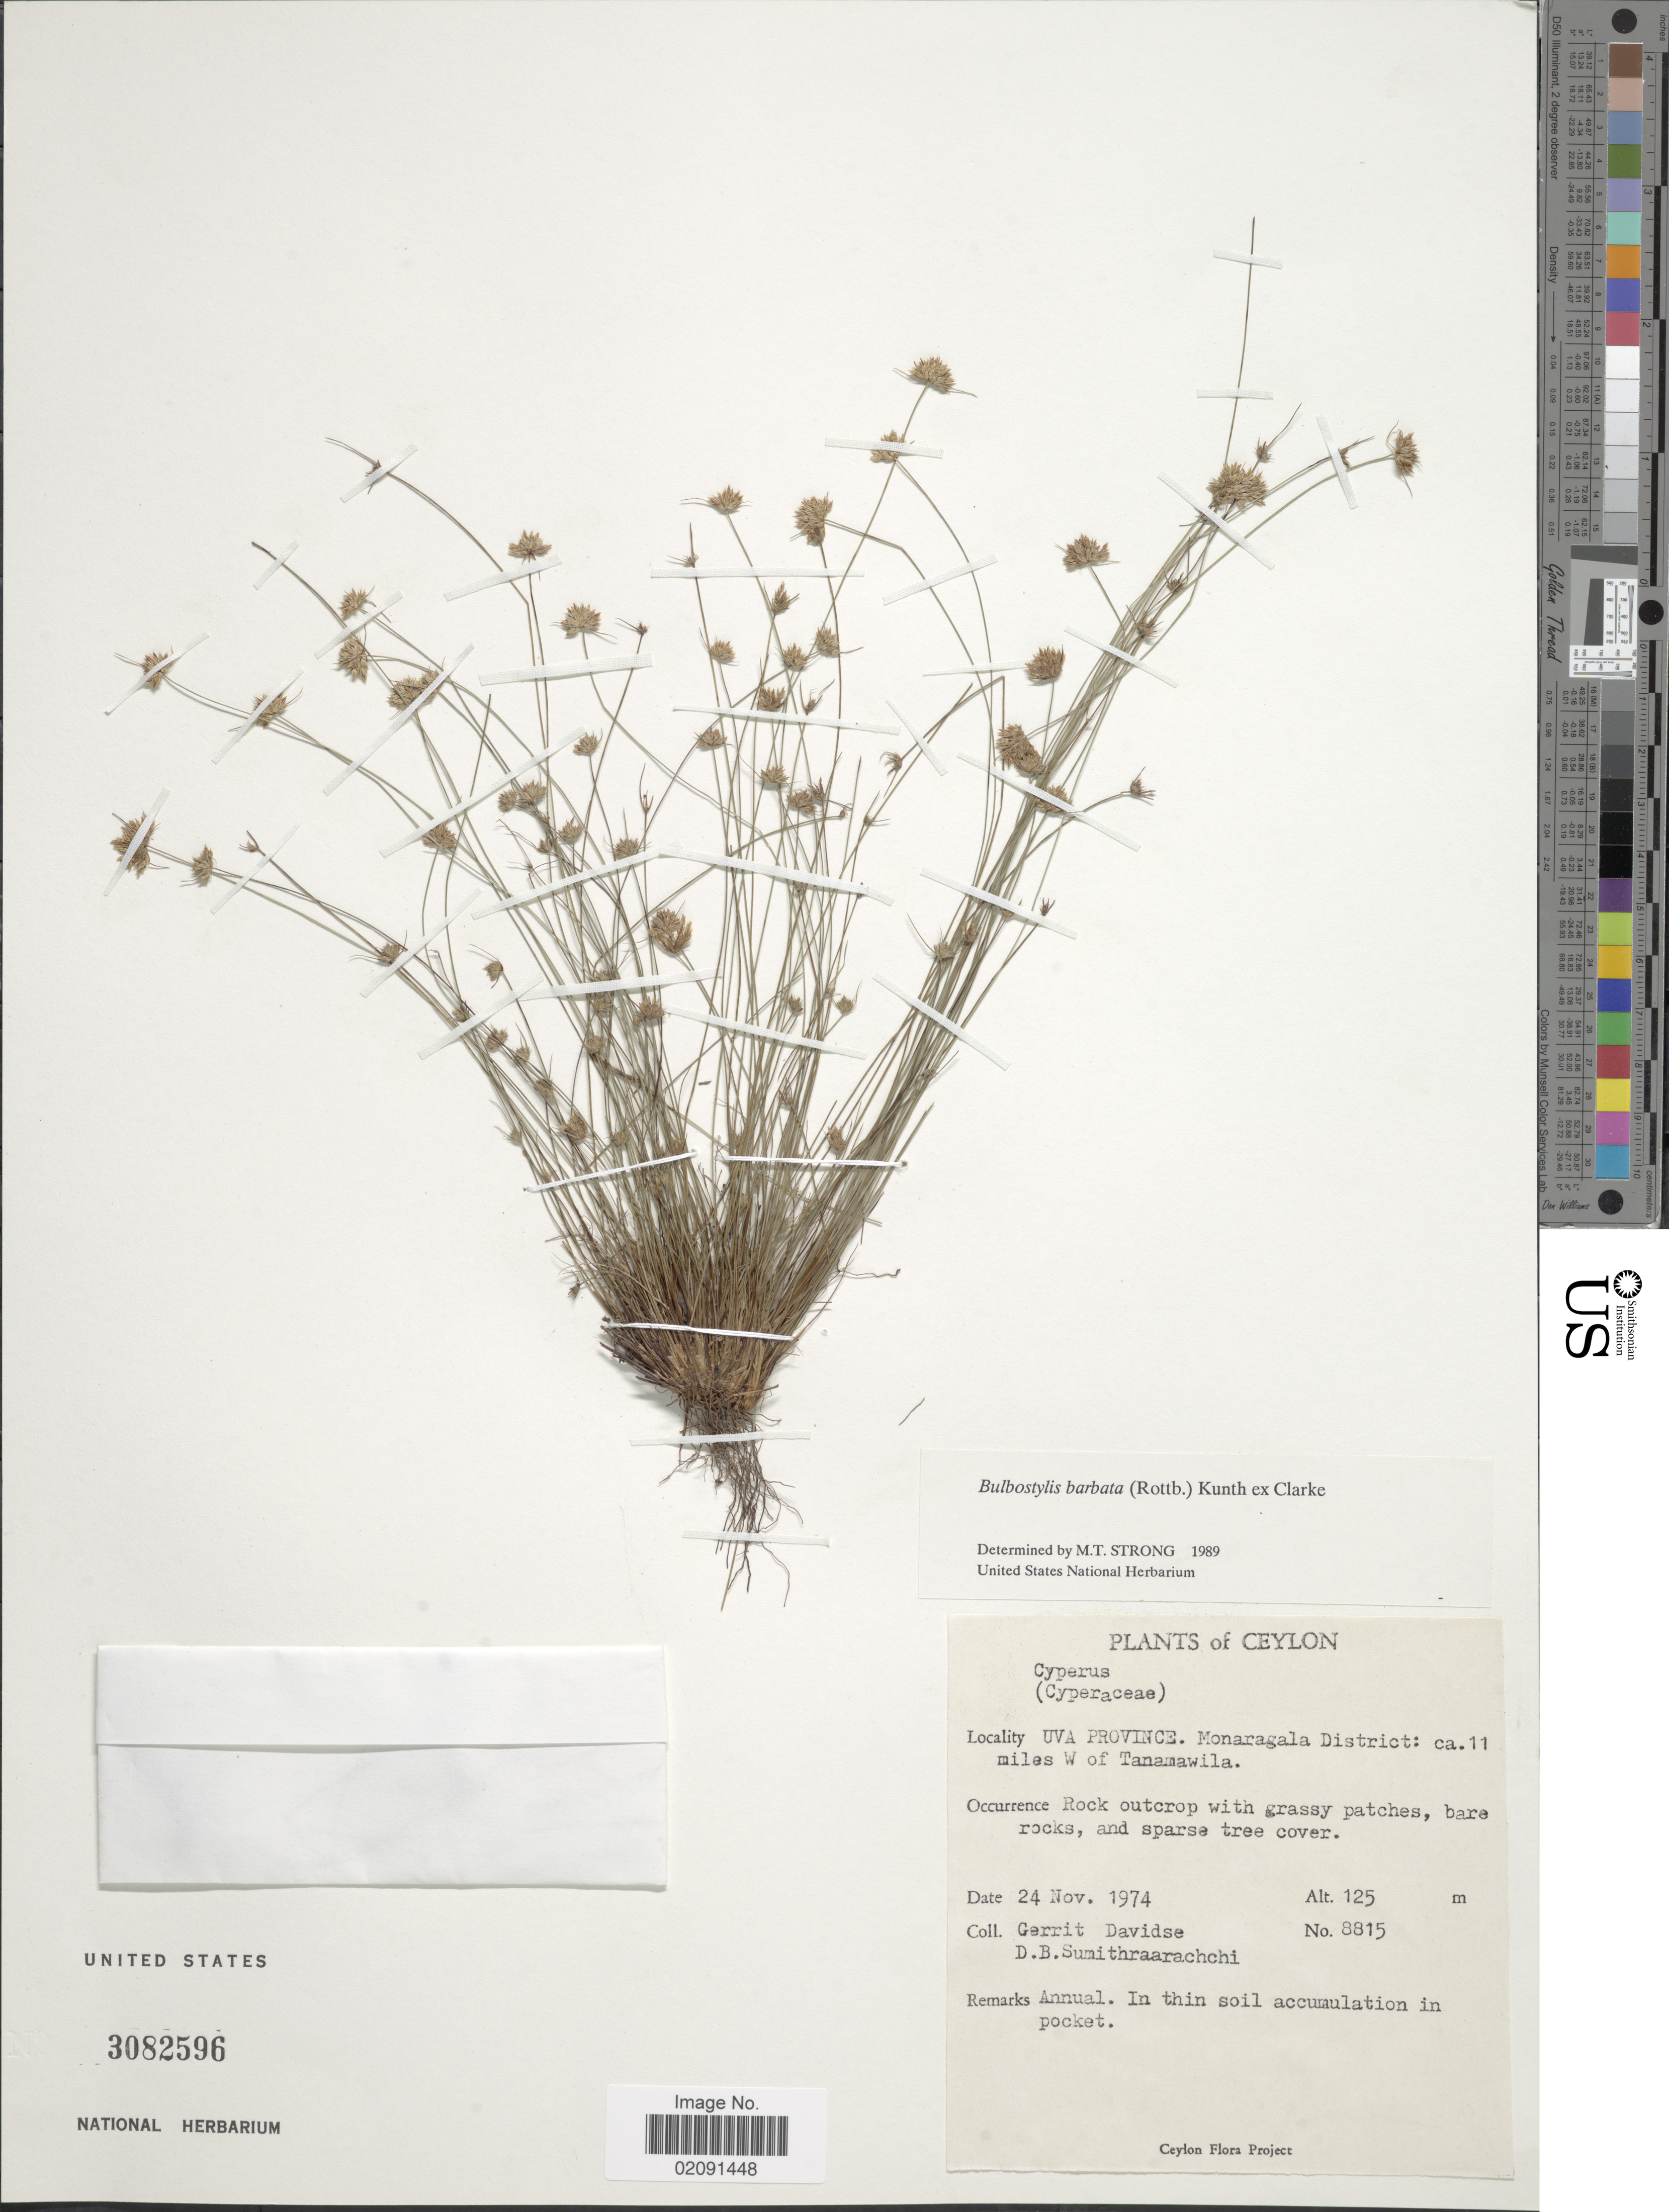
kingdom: Plantae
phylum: Tracheophyta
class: Liliopsida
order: Poales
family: Cyperaceae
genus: Bulbostylis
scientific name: Bulbostylis barbata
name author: (Rottb.) C.B. Clarke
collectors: G. Davidse & D. B. Sumithraarachchi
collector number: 8815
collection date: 1974-11-24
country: Sri Lanka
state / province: Uva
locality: Monaragala District: ca. 11 miles W of Tanamawila.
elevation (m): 125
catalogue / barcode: US 3082596